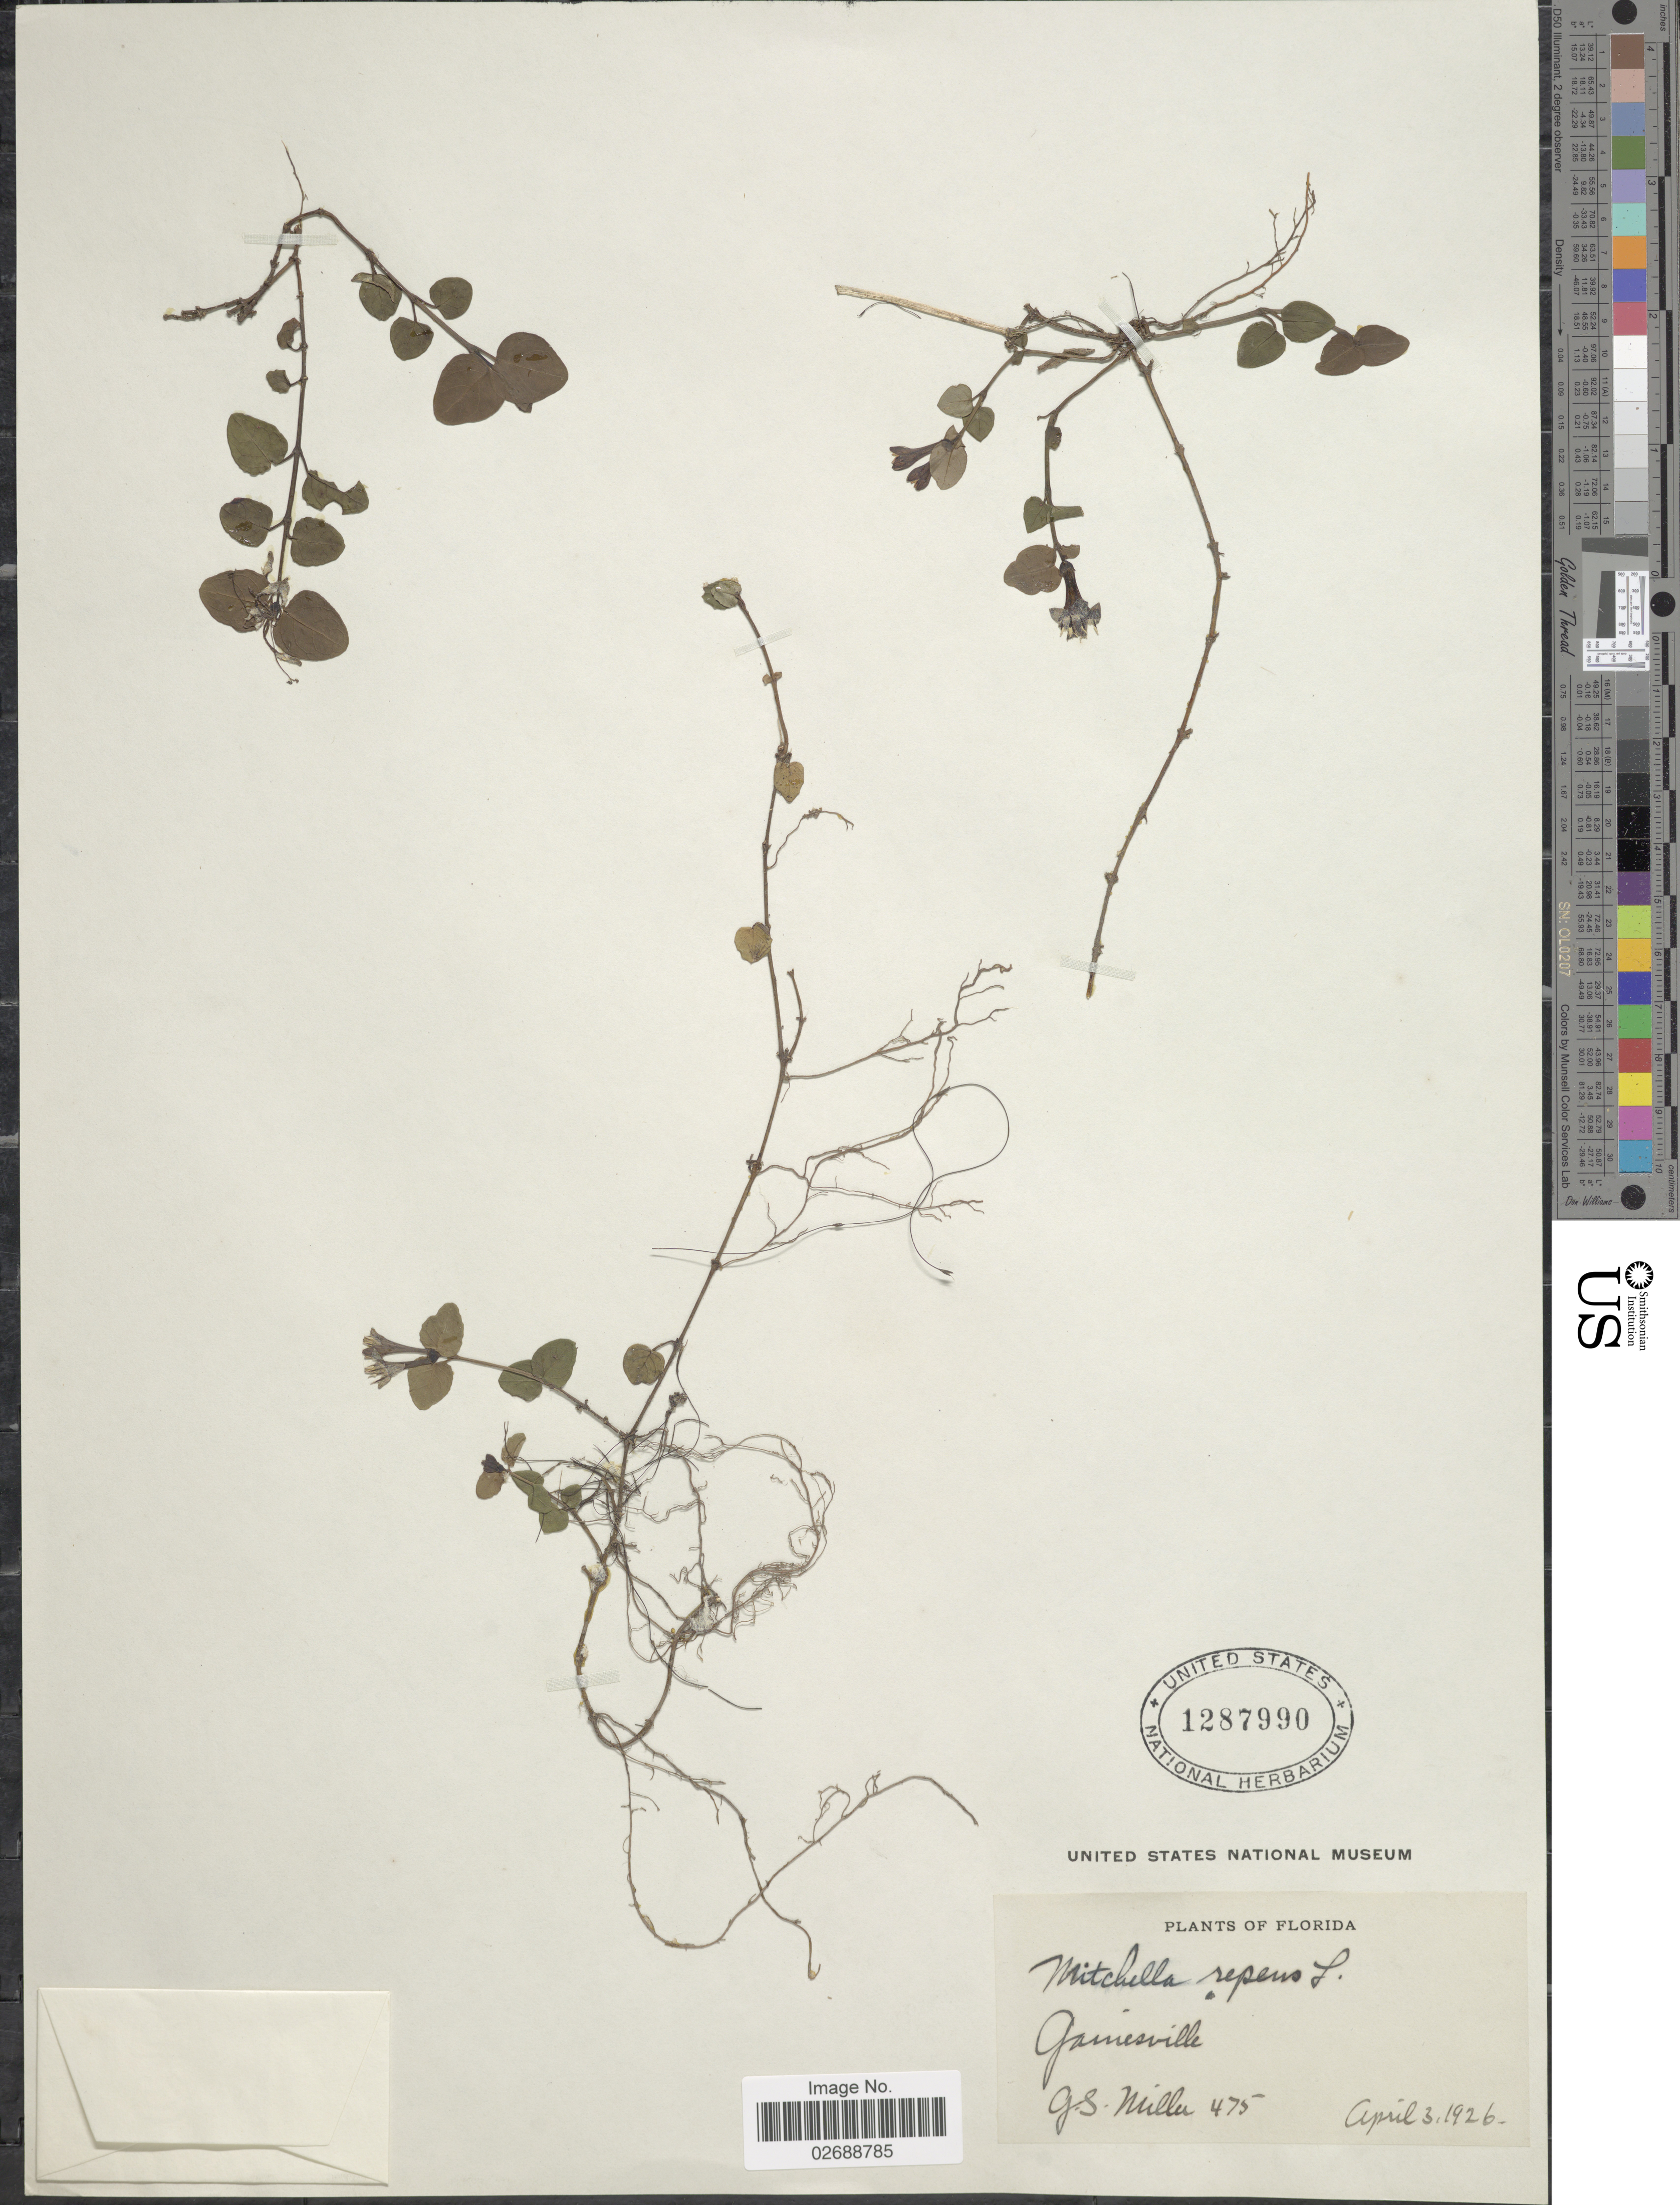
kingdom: Plantae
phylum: Tracheophyta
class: Magnoliopsida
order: Gentianales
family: Rubiaceae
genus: Mitchella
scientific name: Mitchella repens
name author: L.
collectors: G. S. Miller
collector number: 475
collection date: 1926-04-03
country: United States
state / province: Florida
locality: Gainesville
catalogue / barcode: US 1287990